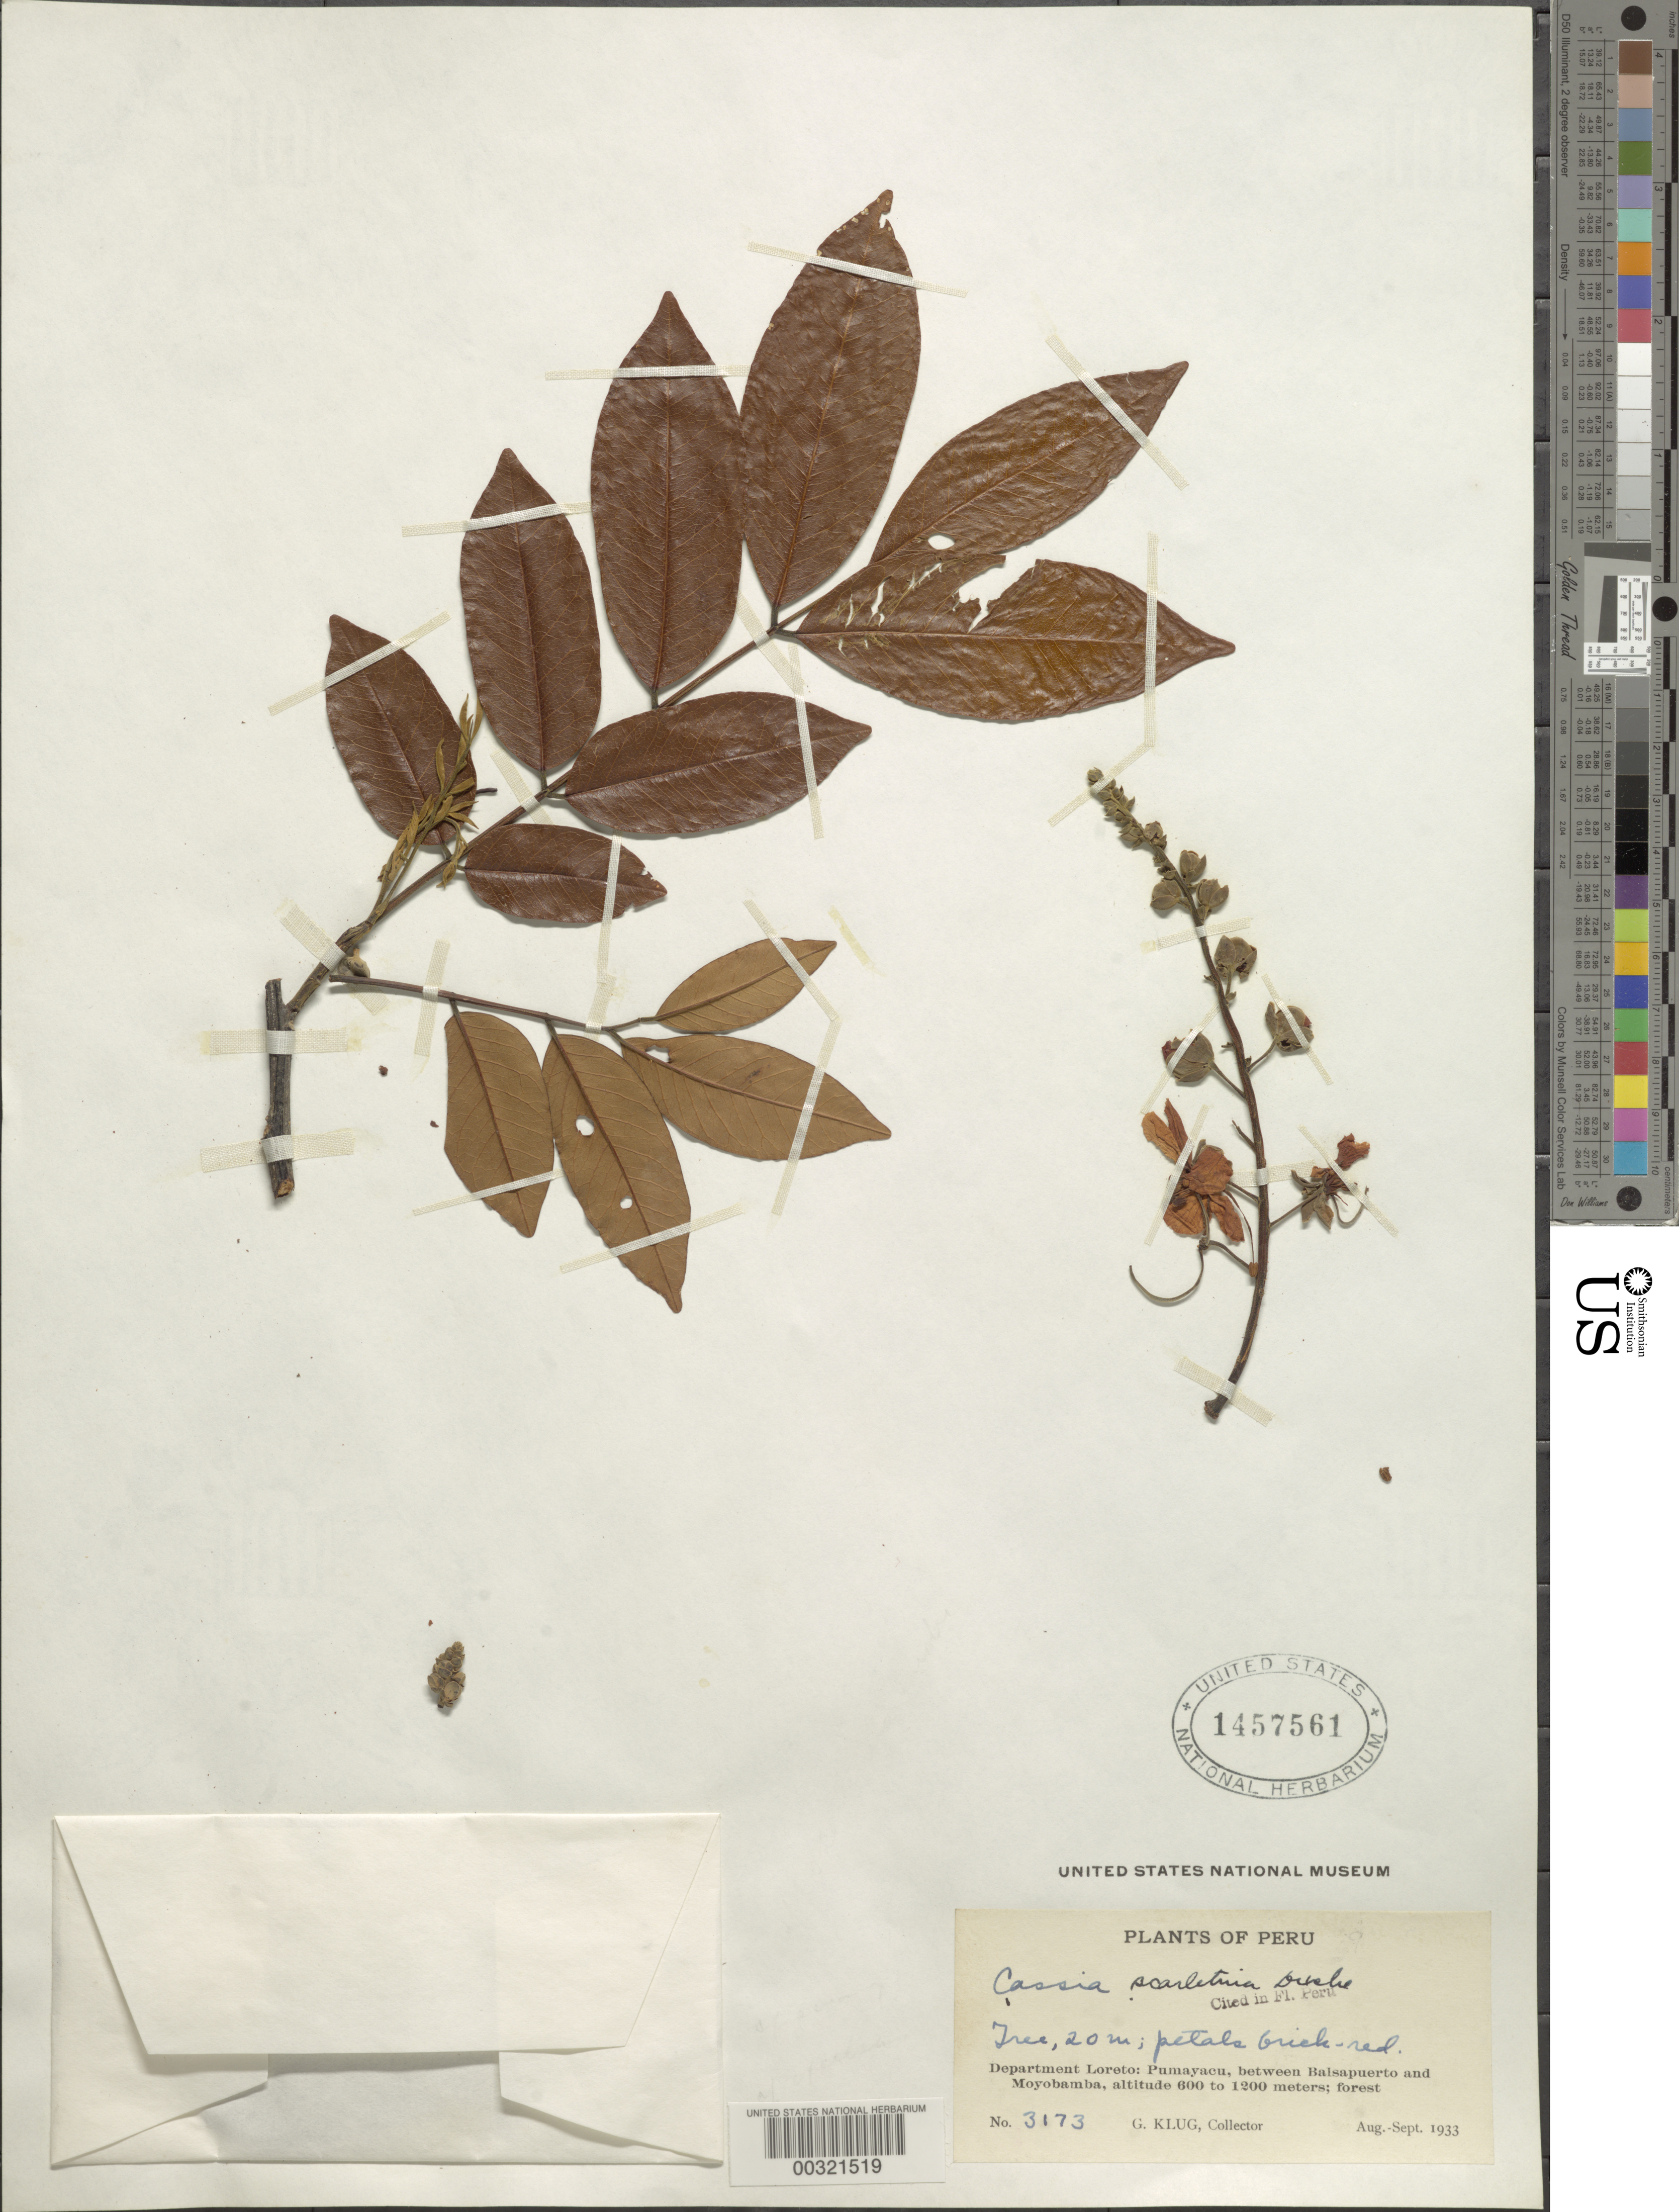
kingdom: Plantae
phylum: Tracheophyta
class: Magnoliopsida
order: Fabales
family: Fabaceae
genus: Cassia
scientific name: Cassia swartzioides var. swartzioides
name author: Ducke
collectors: G. Klug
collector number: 3173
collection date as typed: Aug 1933 to -- Sep 1933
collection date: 1933-08/1933-09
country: Peru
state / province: Loreto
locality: Pumayacu, between balsapuerto and moyobamba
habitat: Forest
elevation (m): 600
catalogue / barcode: US 1457561